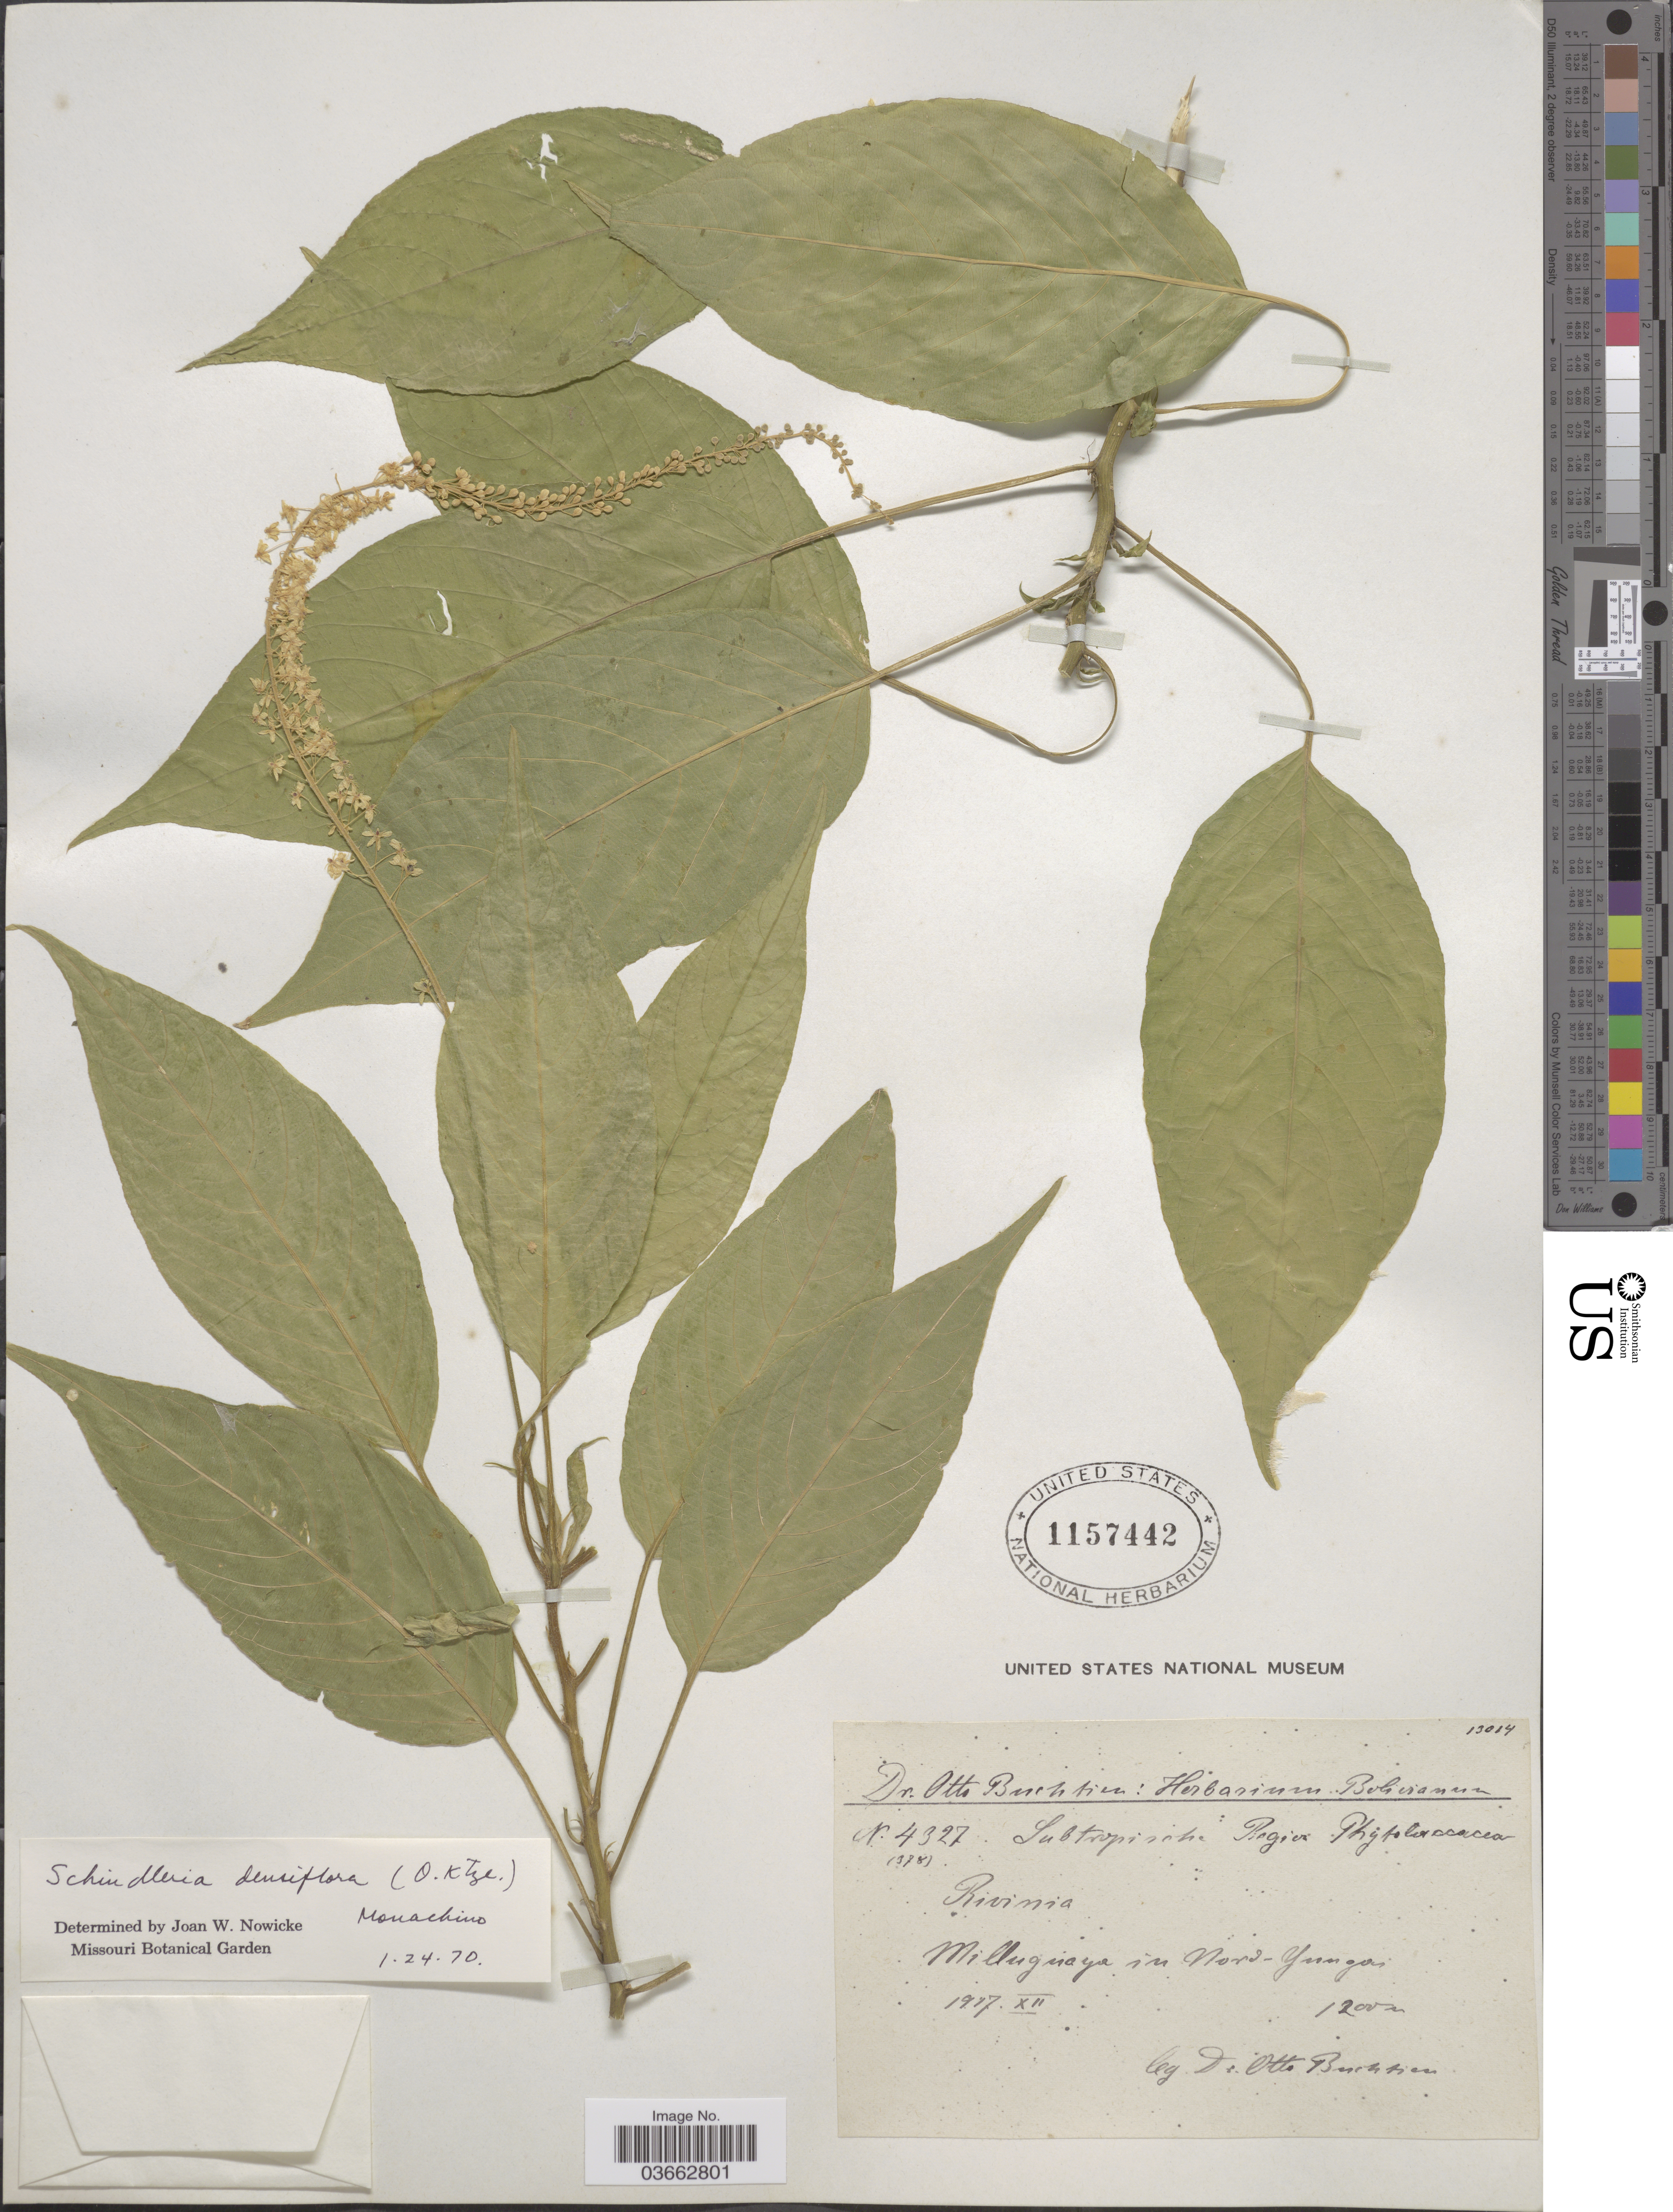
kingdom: Plantae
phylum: Tracheophyta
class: Magnoliopsida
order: Caryophyllales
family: Phytolaccaceae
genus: Schindleria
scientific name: Schindleria densiflora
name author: (Kuntze) Monach.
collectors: O. Buchtien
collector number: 4327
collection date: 1927-12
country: Bolivia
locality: Subtropische Region. Milluguayu in Nord-Yungas.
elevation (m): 1200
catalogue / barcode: US 1157442